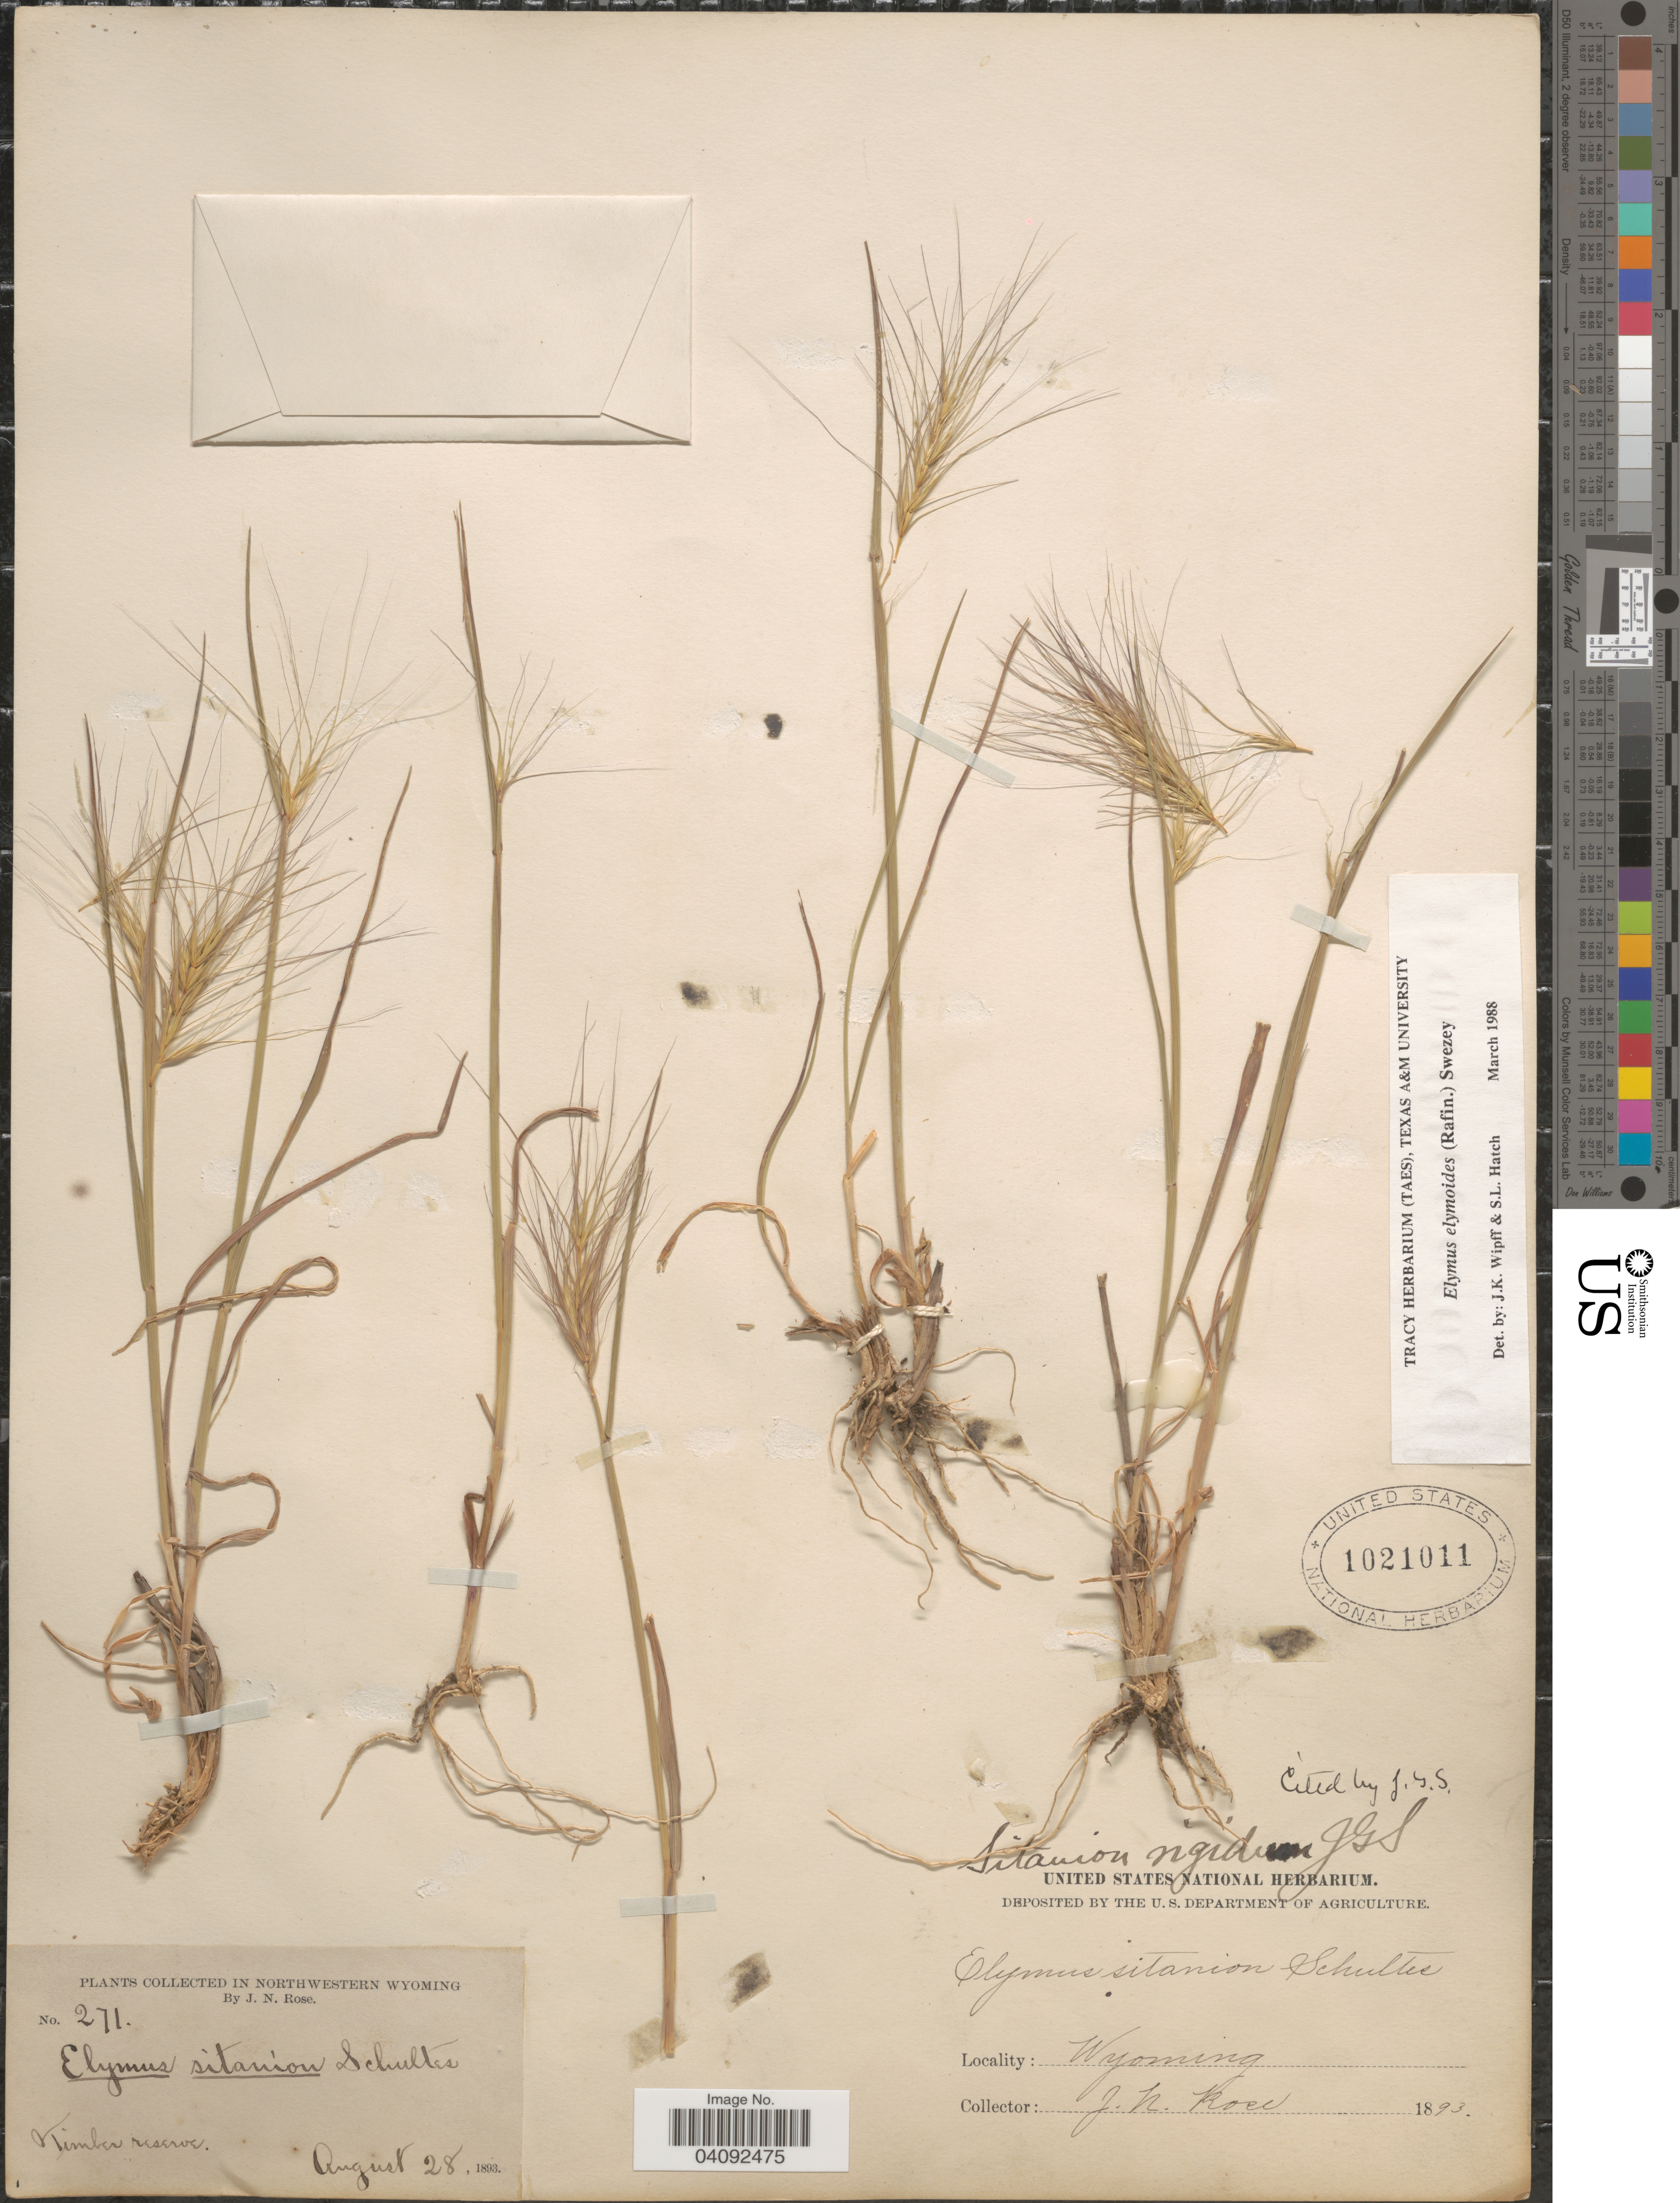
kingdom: Plantae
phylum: Tracheophyta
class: Liliopsida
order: Poales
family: Poaceae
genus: Elymus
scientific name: Elymus elymoides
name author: (Raf.) Swezey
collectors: J. N. Rose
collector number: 271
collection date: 1893-08-28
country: United States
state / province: Wyoming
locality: In Northwestern Wyoming. Kimber reserve.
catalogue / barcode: US 1021011